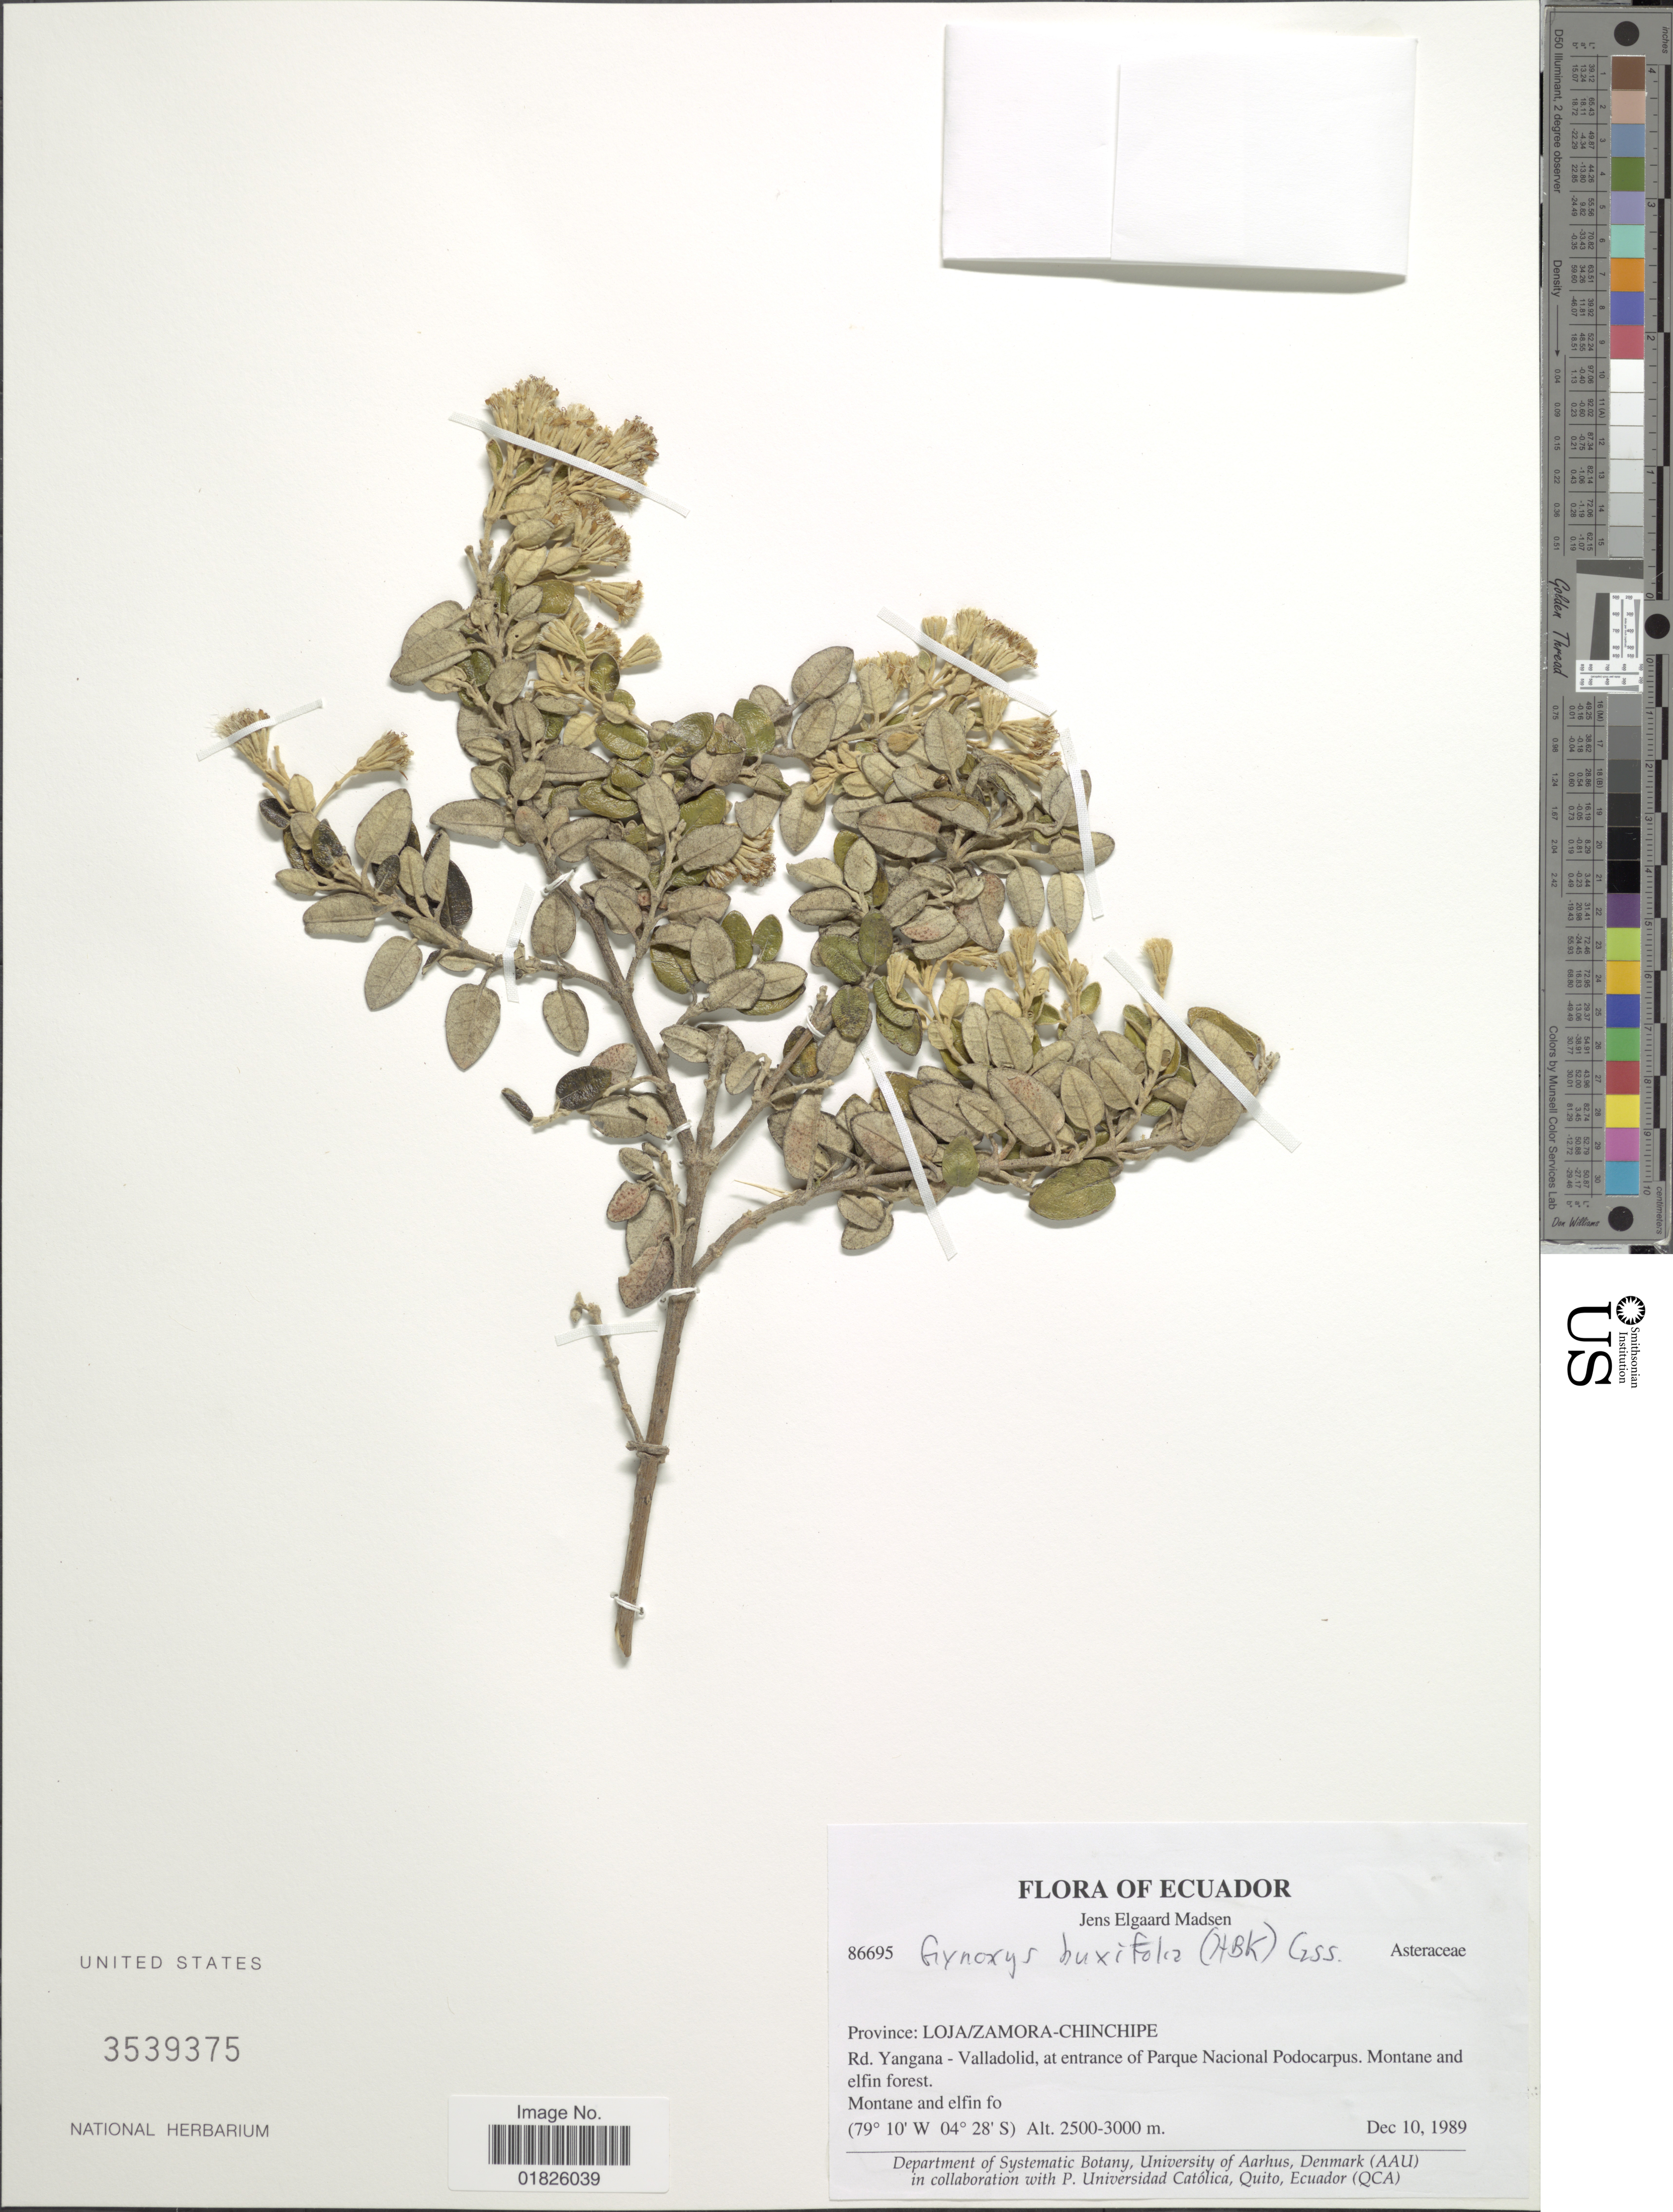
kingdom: Plantae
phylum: Tracheophyta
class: Magnoliopsida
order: Asterales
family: Asteraceae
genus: Gynoxys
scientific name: Gynoxys buxifolia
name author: (Kunth) Cass.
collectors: J. E. Madsen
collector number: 86695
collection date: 1989-12-10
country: Ecuador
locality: Province: Loja/Zamora-Chinchipe. d. Yangana-Valladolid, at entrance of Parque Nacional Podocarpus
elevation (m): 2500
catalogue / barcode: US 3539375